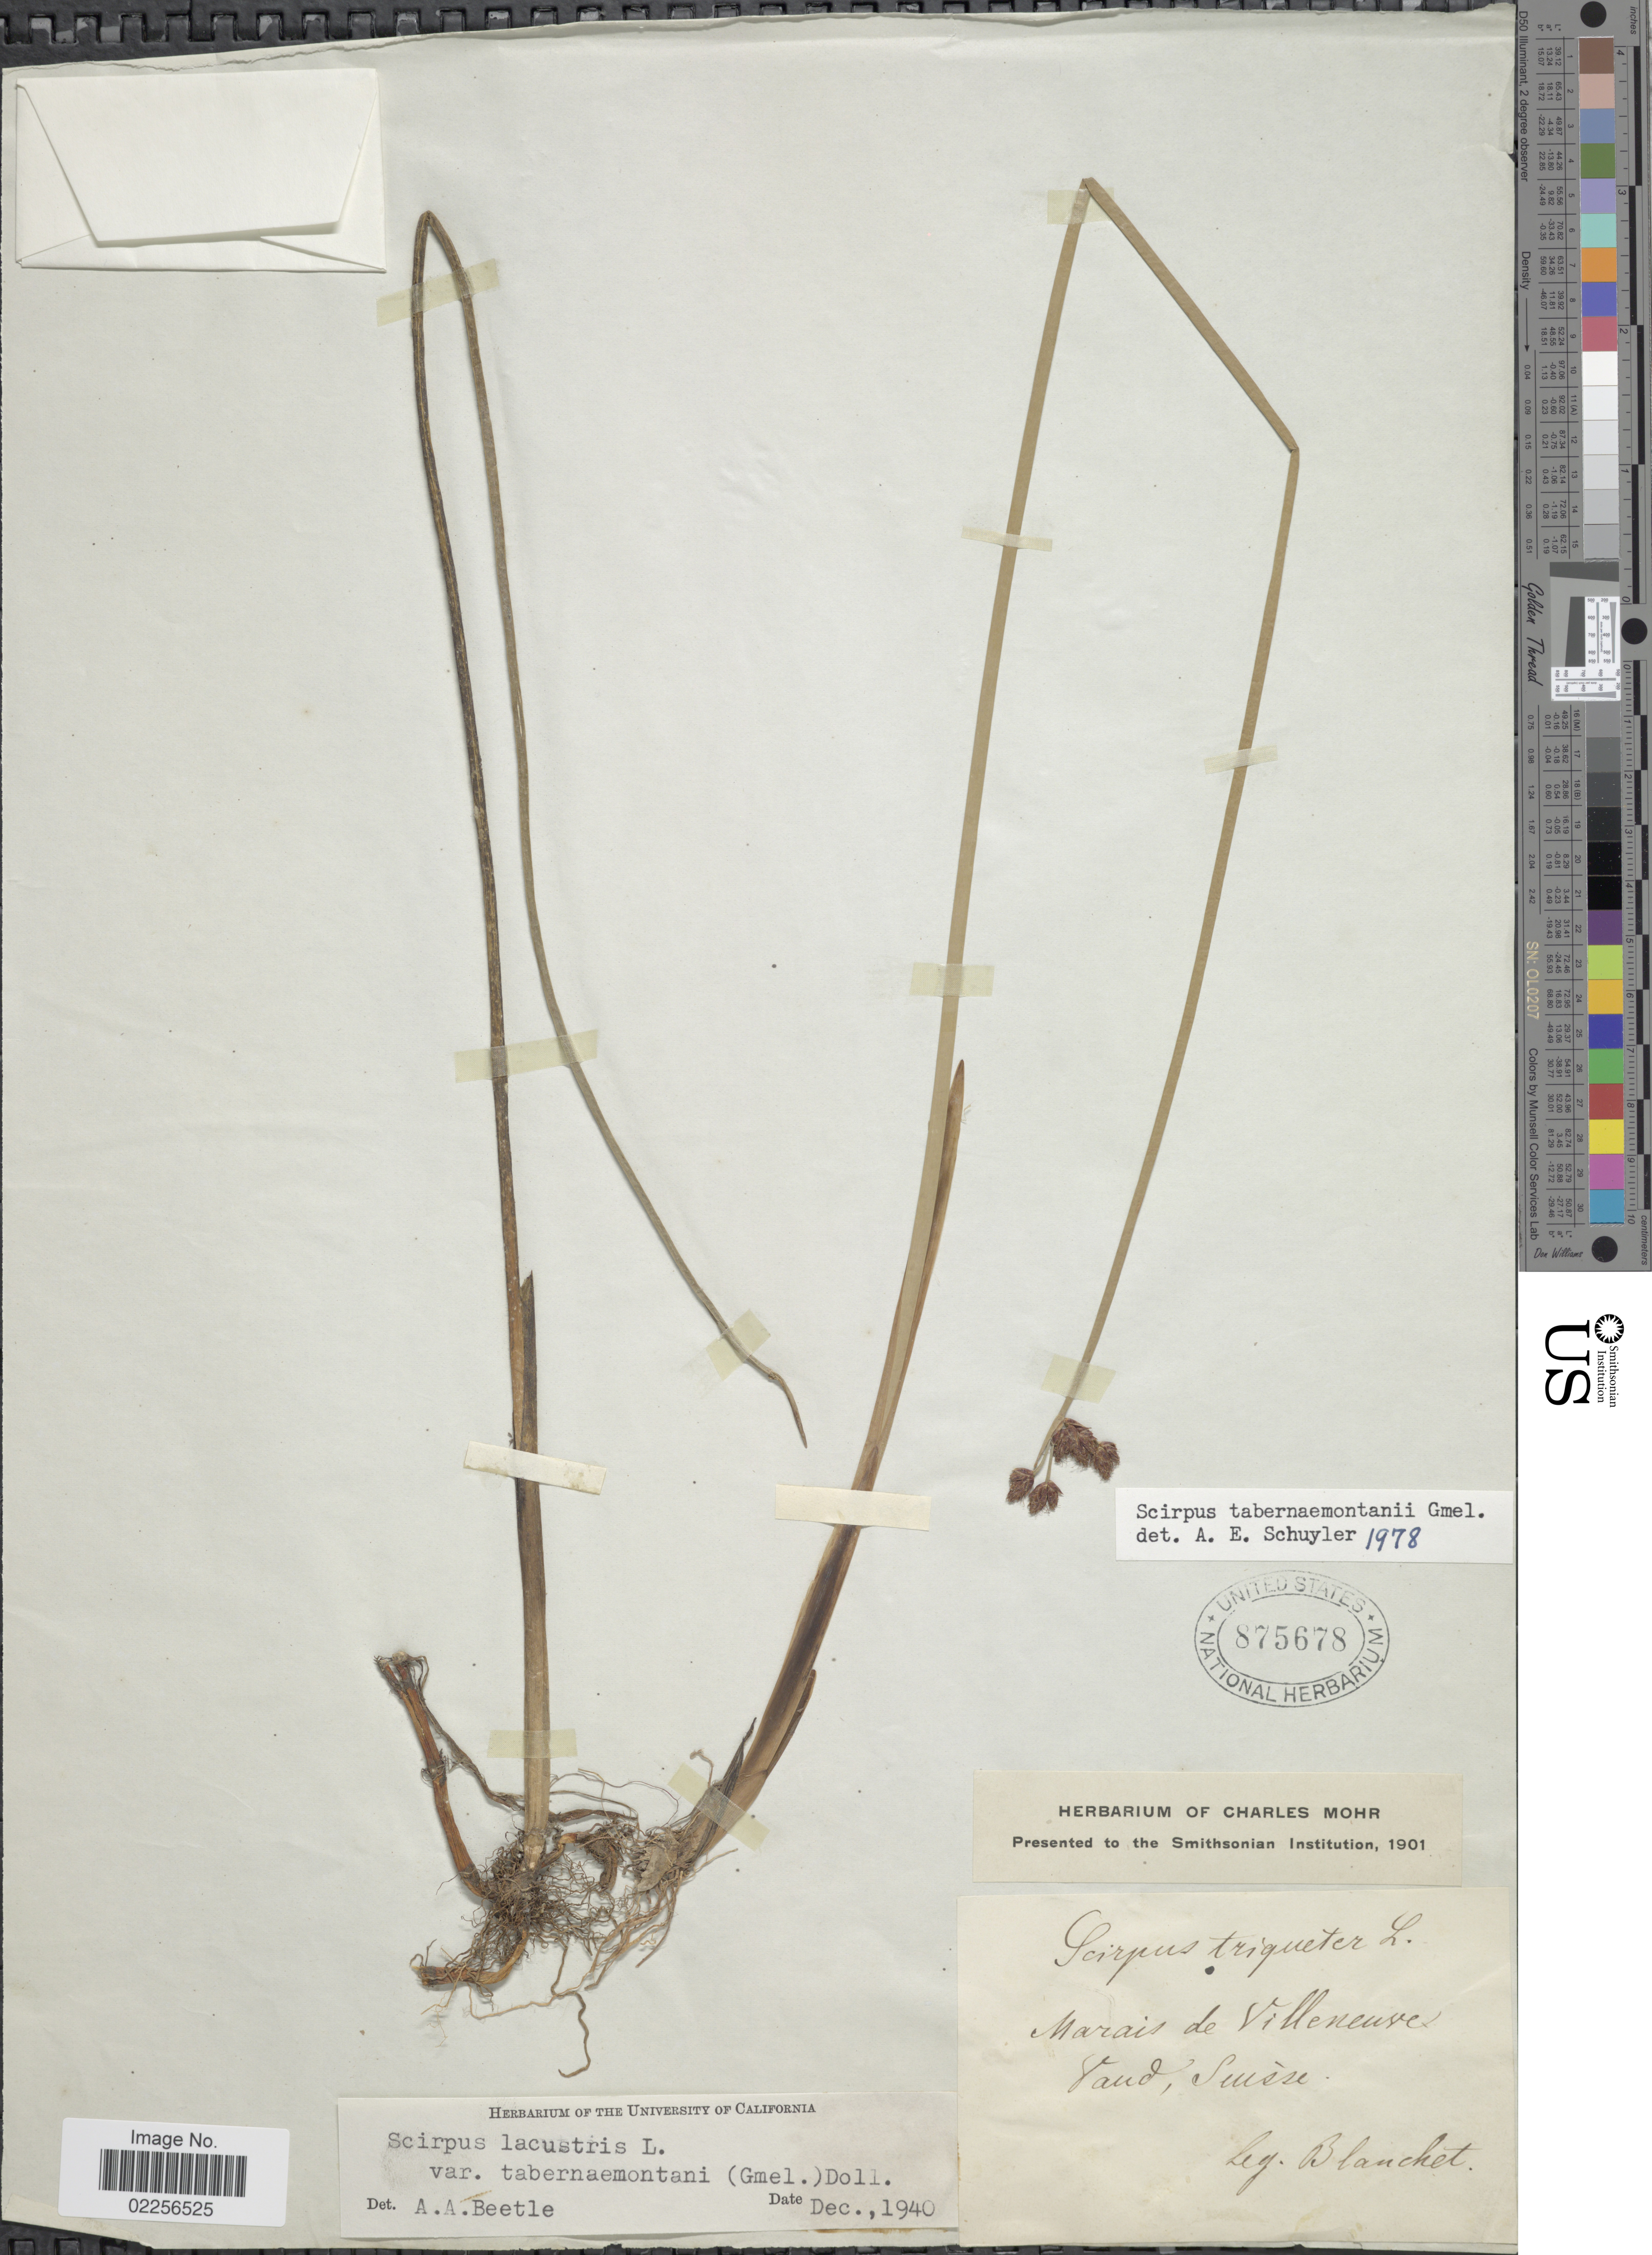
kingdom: Plantae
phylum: Tracheophyta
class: Liliopsida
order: Poales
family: Cyperaceae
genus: Schoenoplectus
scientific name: Schoenoplectus tabernaemontani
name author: (C.C. Gmel.) Palla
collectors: -. Blanchet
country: Switzerland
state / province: Vaud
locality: Marais de Villeneuve, Suisse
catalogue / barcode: US 875678